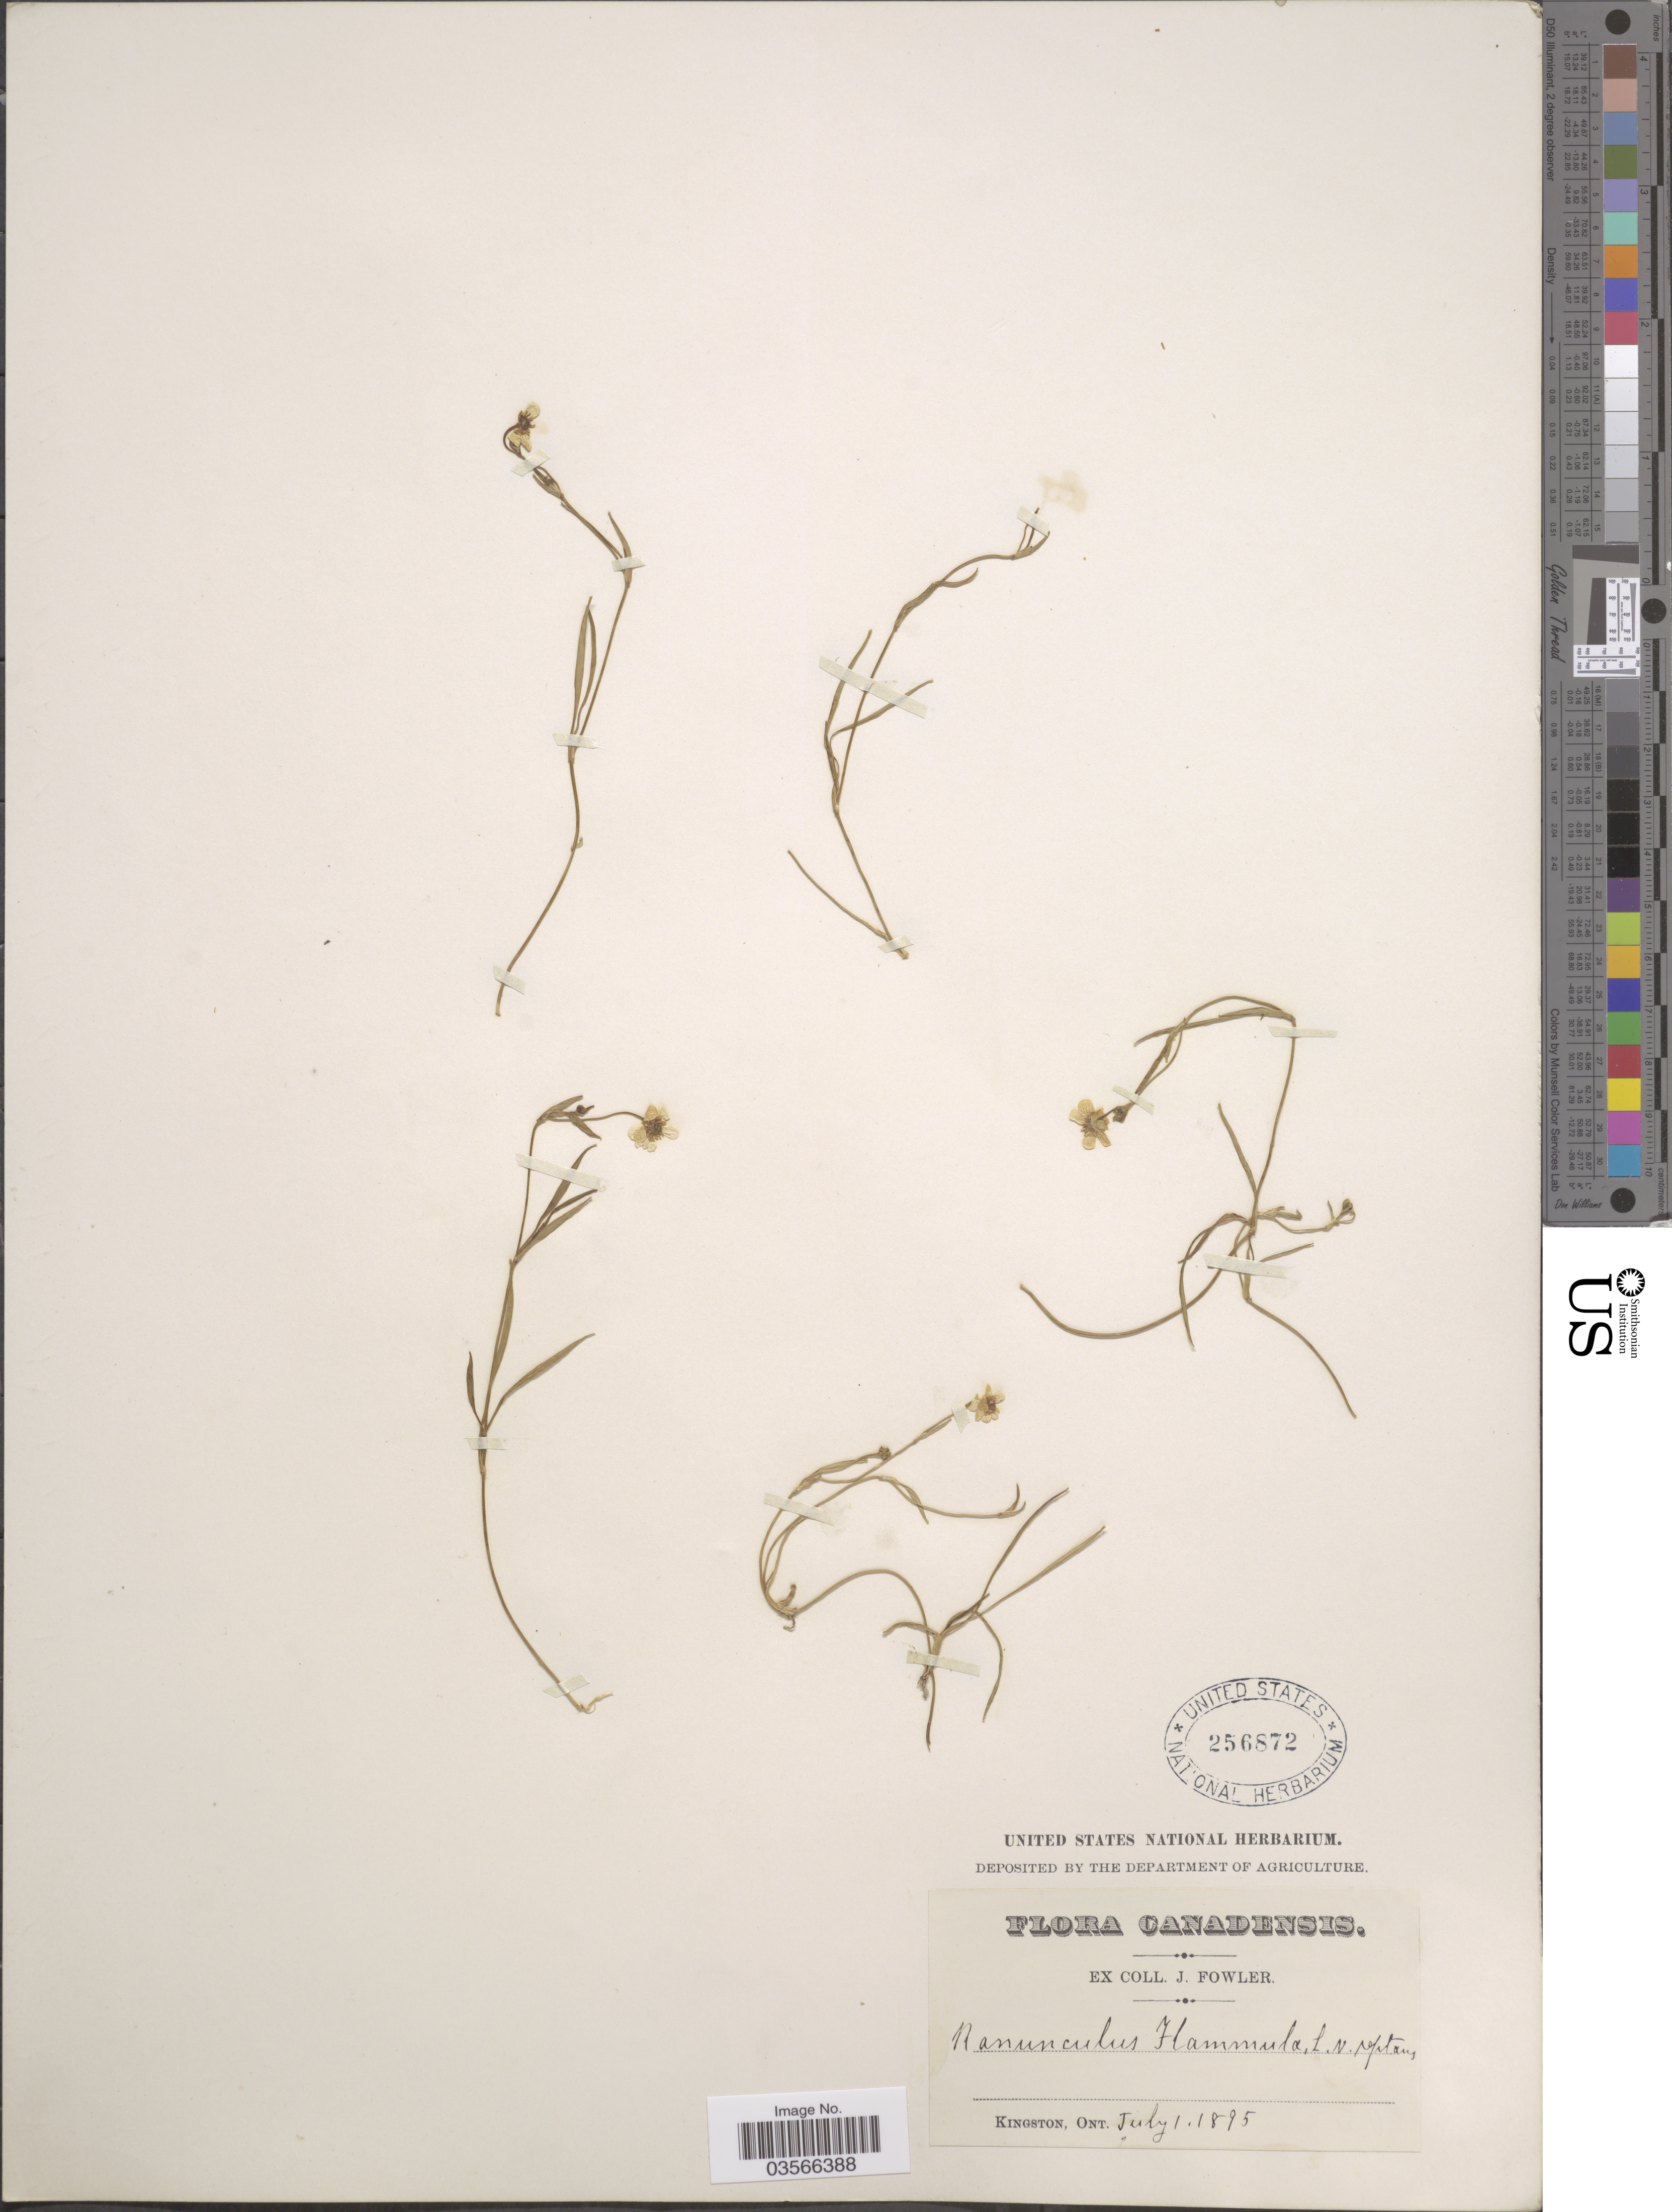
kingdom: Plantae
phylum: Tracheophyta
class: Magnoliopsida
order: Ranunculales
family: Ranunculaceae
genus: Ranunculus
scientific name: Ranunculus flammula var. filiformis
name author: (Michx.) Hook.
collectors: J. Fowler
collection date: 1895-07-01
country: Canada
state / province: Ontario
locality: Kingston.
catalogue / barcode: US 256872